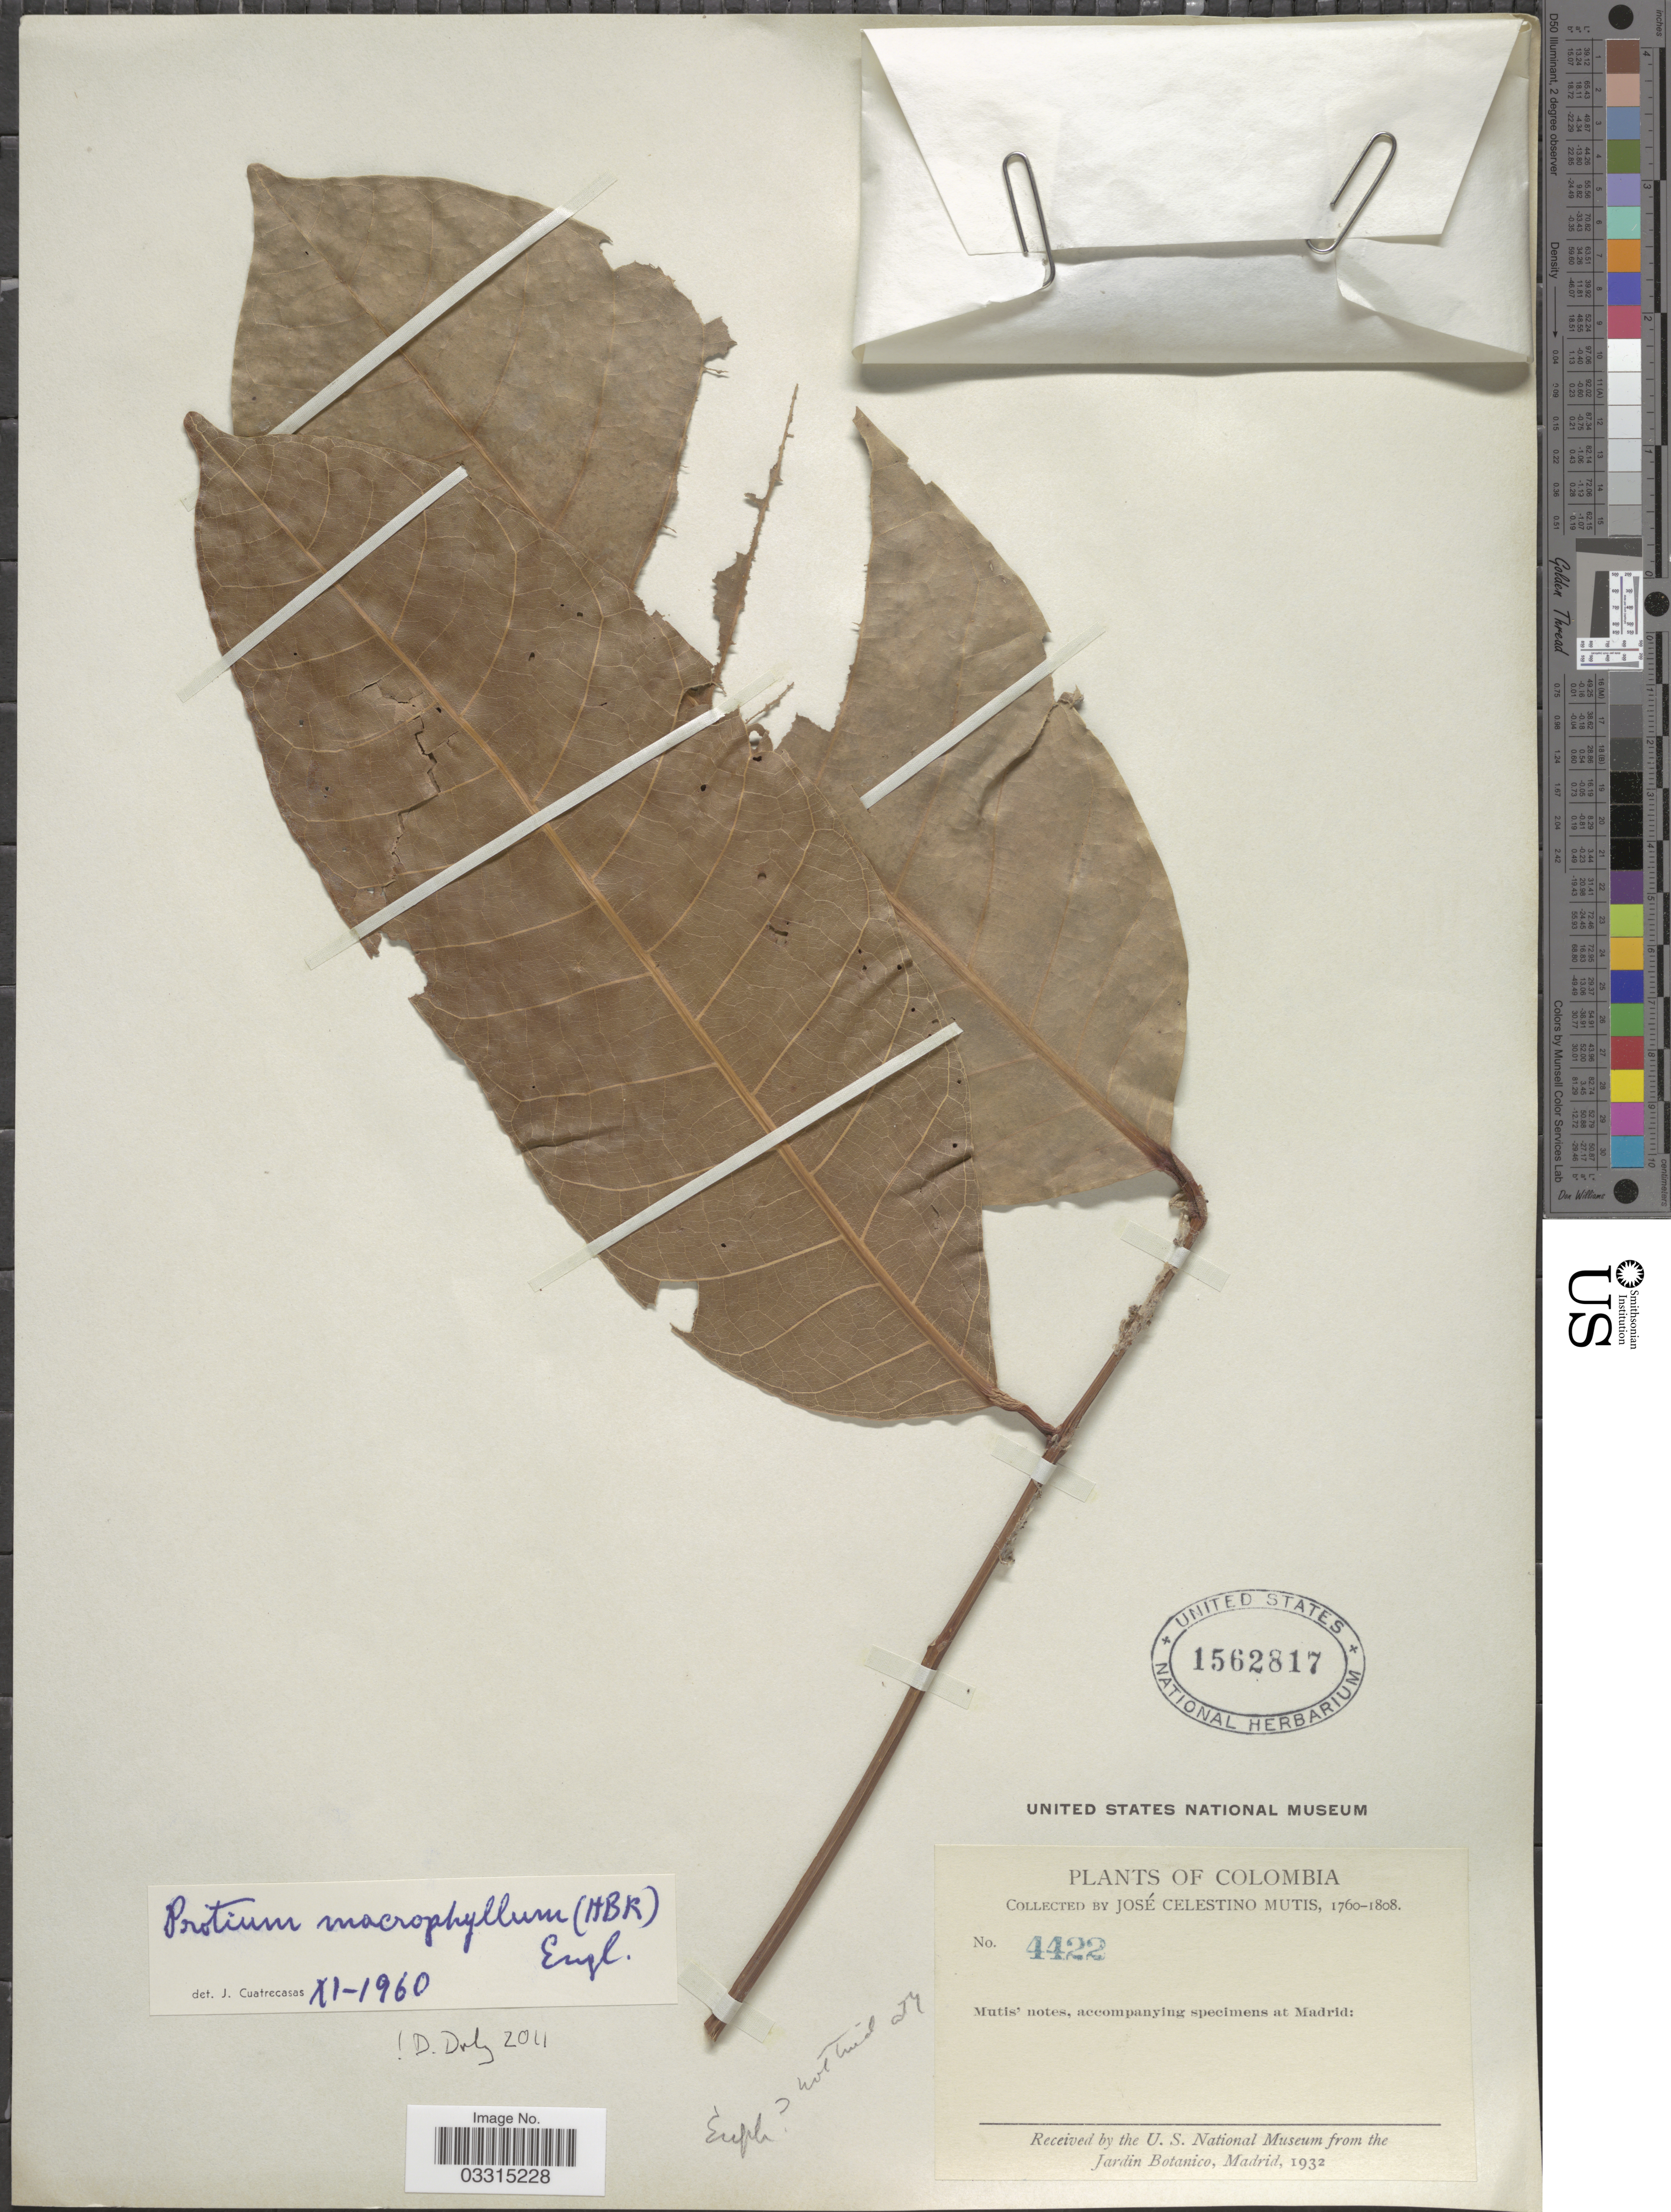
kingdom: Plantae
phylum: Tracheophyta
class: Magnoliopsida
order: Sapindales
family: Burseraceae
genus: Protium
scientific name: Protium macrophyllum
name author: (Kunth) Engl.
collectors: J. C. B. Mutis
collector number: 4422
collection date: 1760/1808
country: Colombia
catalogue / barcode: US 1562817